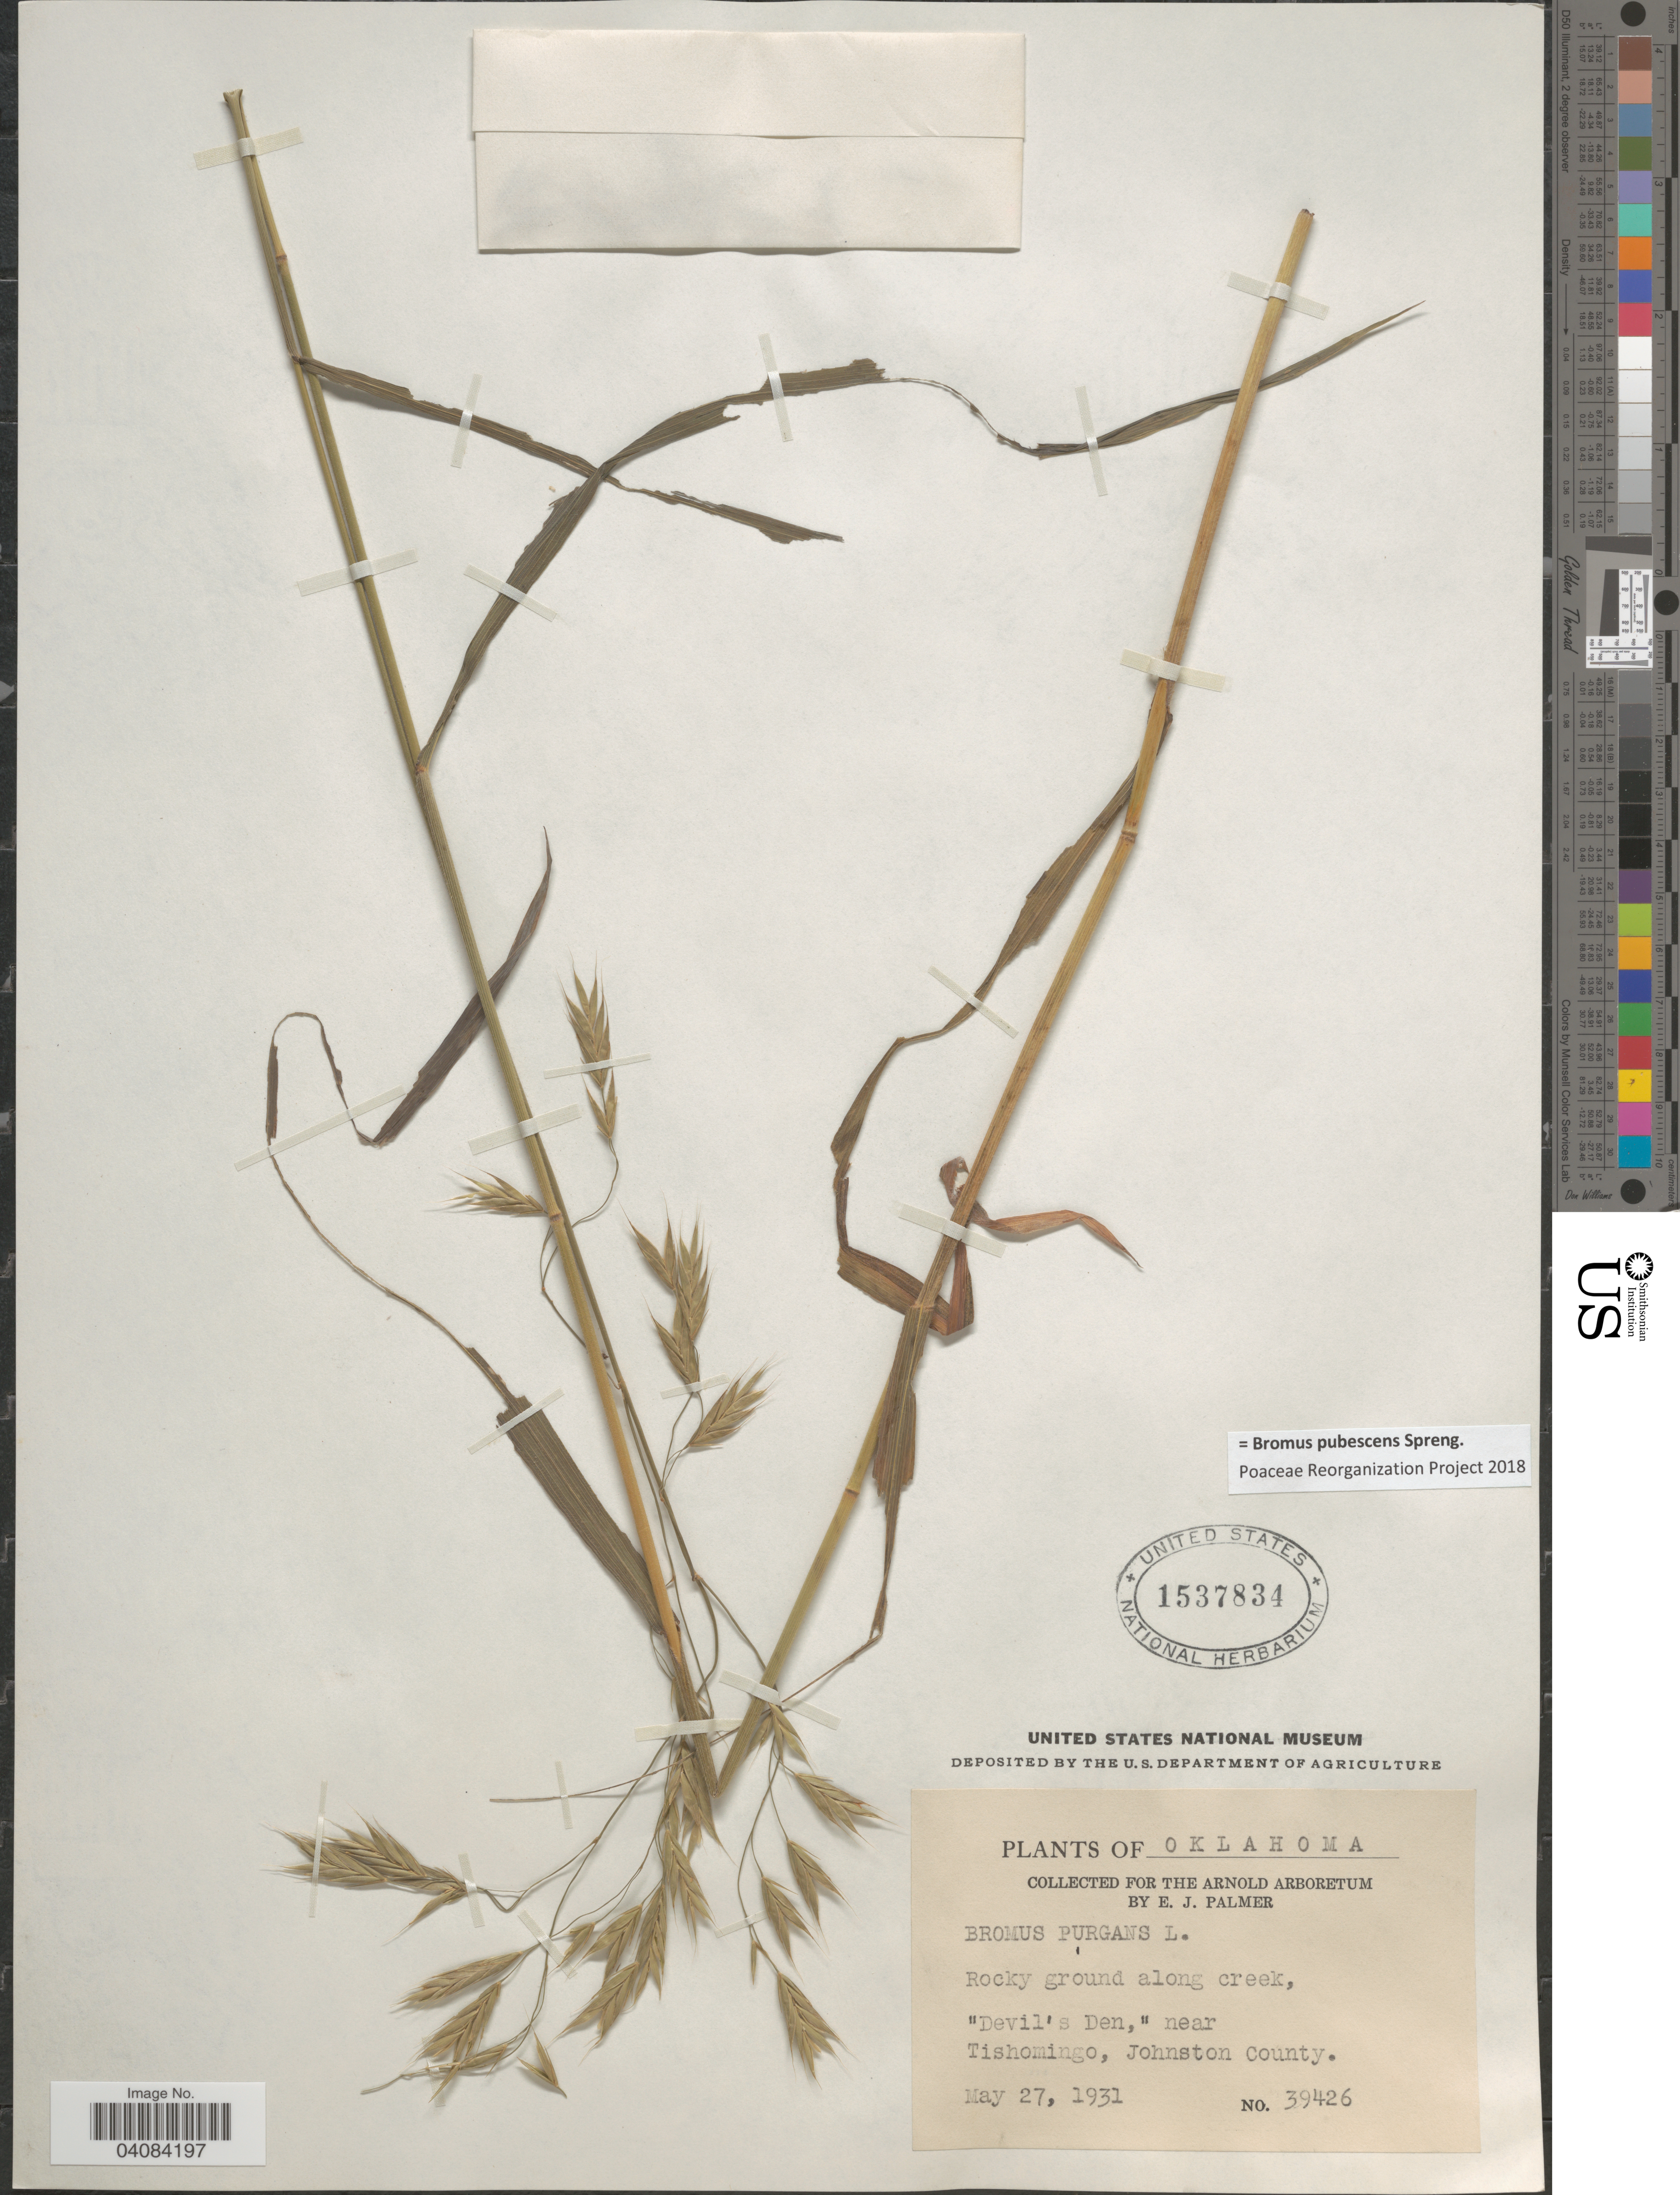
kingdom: Plantae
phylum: Tracheophyta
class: Liliopsida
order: Poales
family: Poaceae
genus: Bromus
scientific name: Bromus pubescens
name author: Muhl. ex Willd.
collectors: E. J. Palmer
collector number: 39426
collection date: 1931-05-27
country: United States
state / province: Oklahoma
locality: Devil's Den,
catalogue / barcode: US 1537834